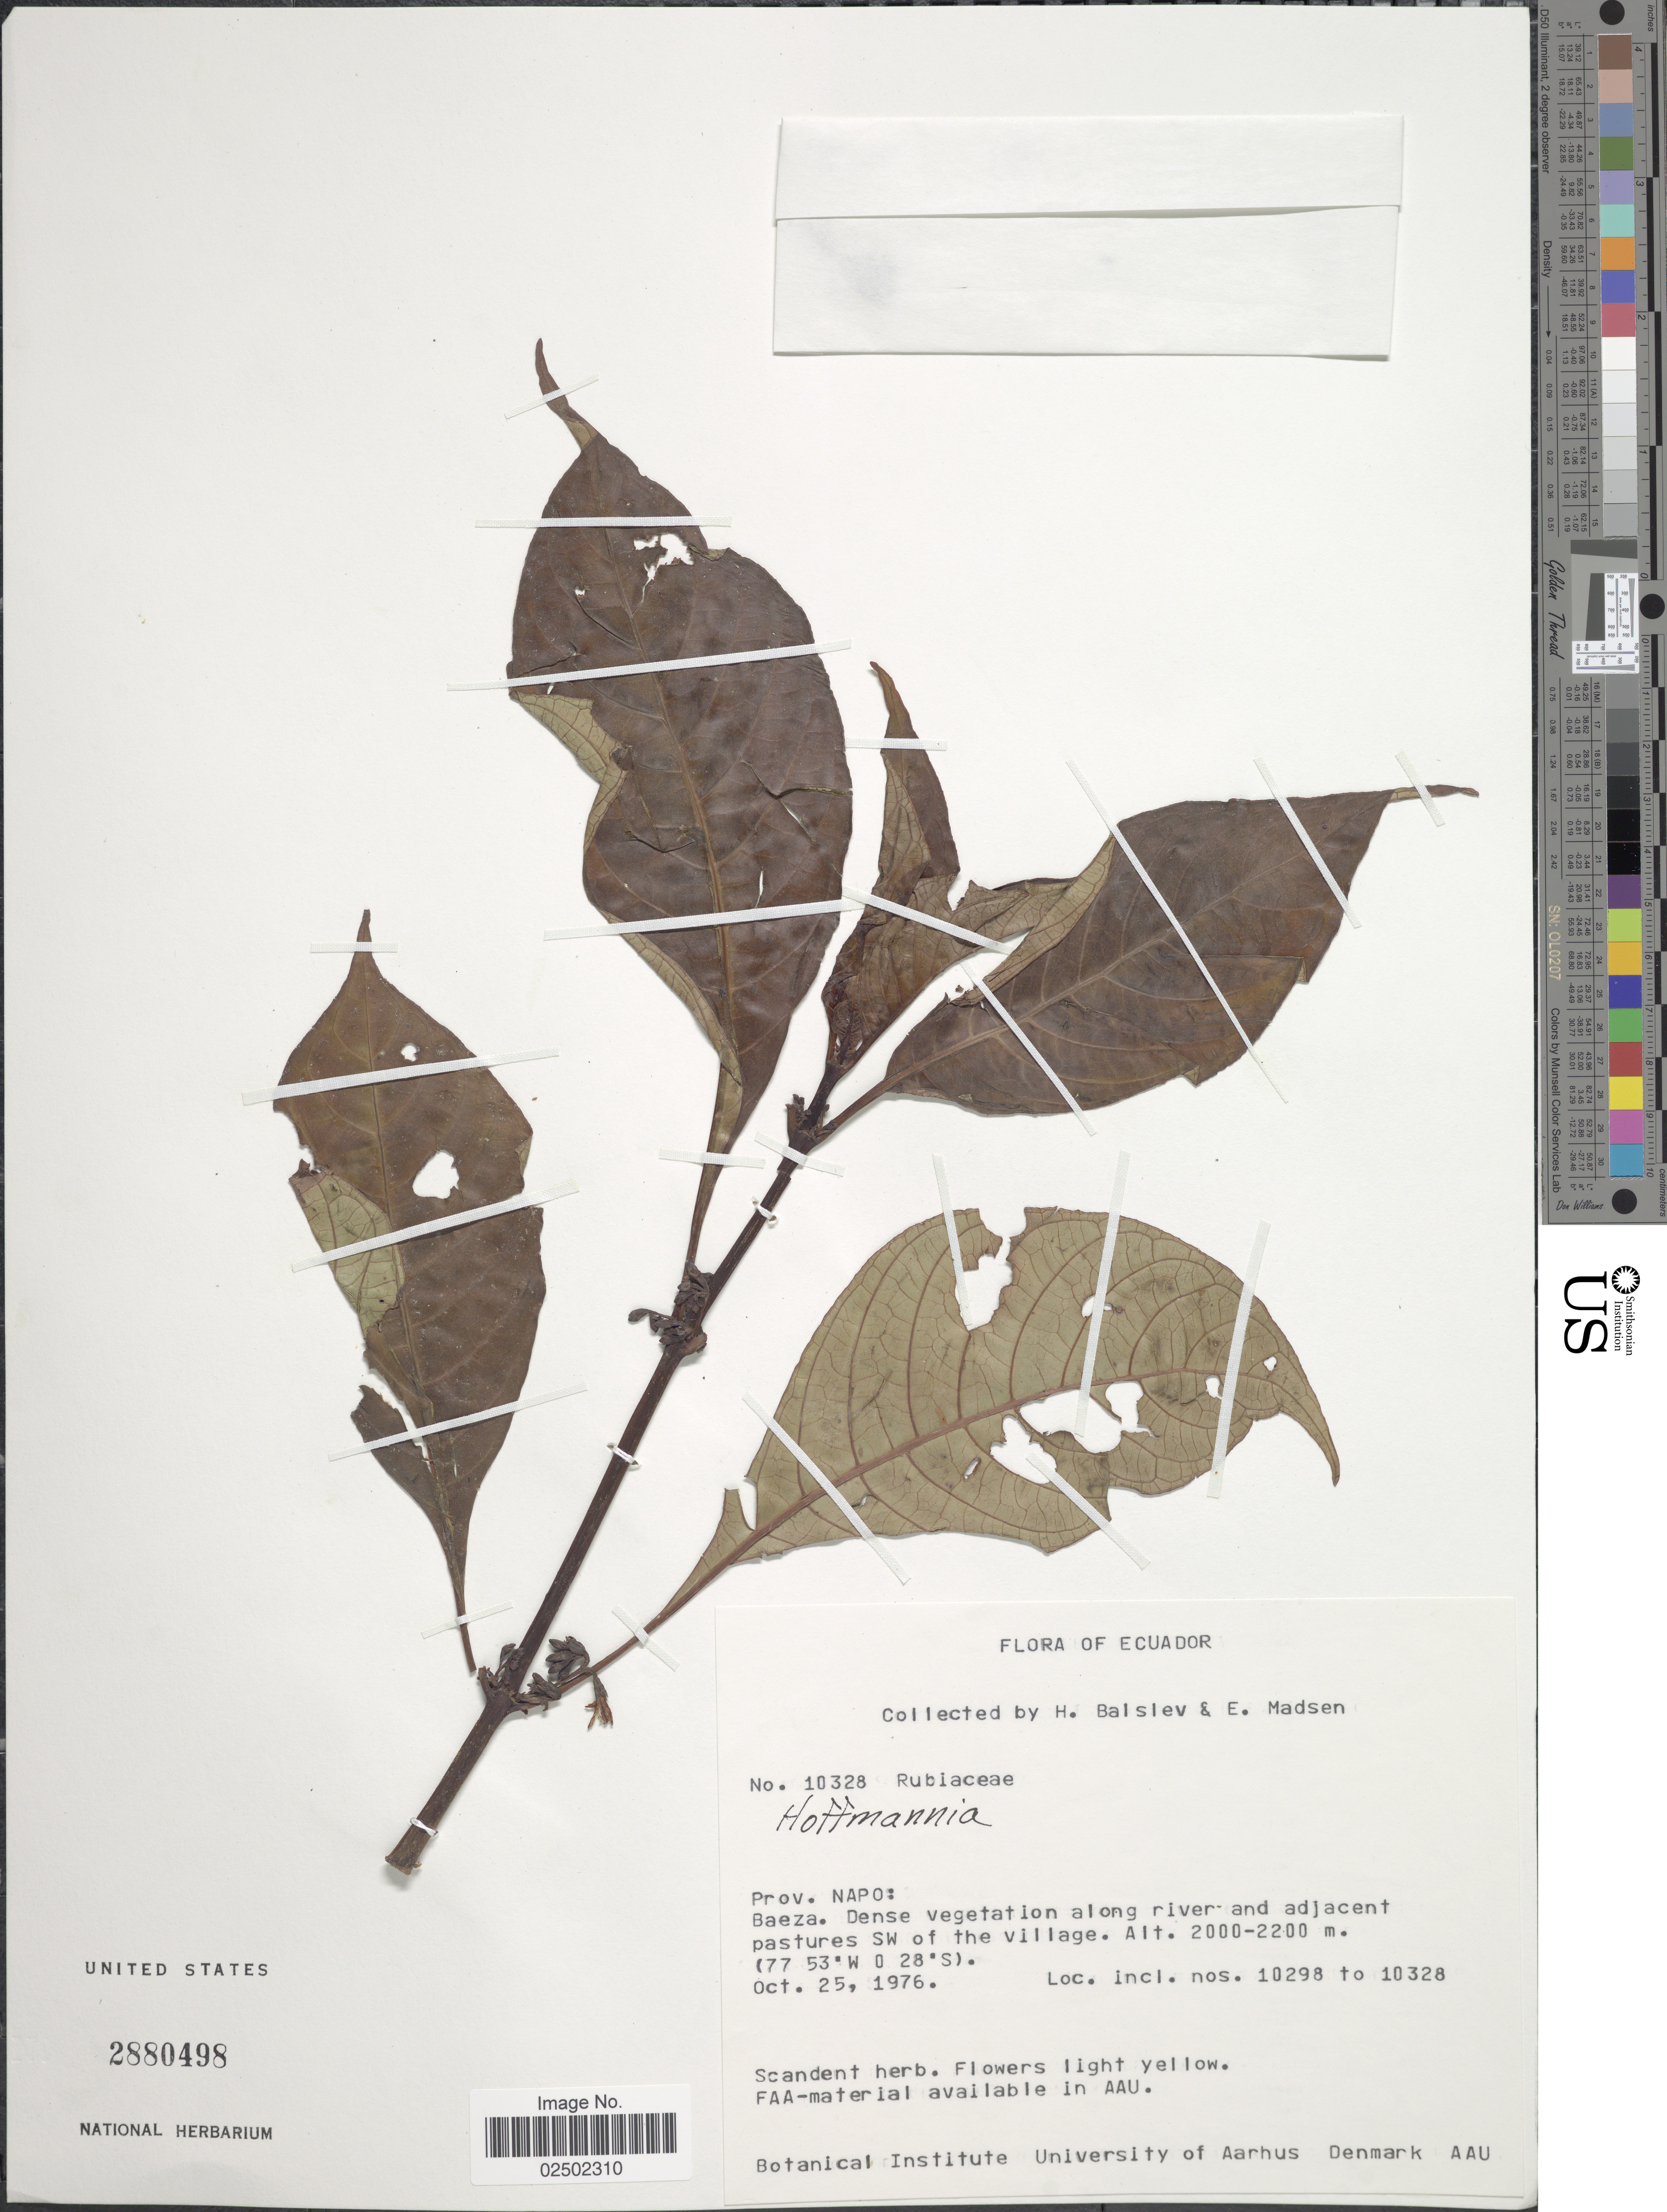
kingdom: Plantae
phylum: Tracheophyta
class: Magnoliopsida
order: Gentianales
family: Rubiaceae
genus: Hoffmannia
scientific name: Hoffmannia sp.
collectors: H. Balslev & E. Madsen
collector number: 10328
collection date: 1976-10-25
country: Ecuador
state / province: Napo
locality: Prov. Napo: Baeza, Dense vegetation along river and adjacent pastures SW of the village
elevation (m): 2000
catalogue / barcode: US 2880498